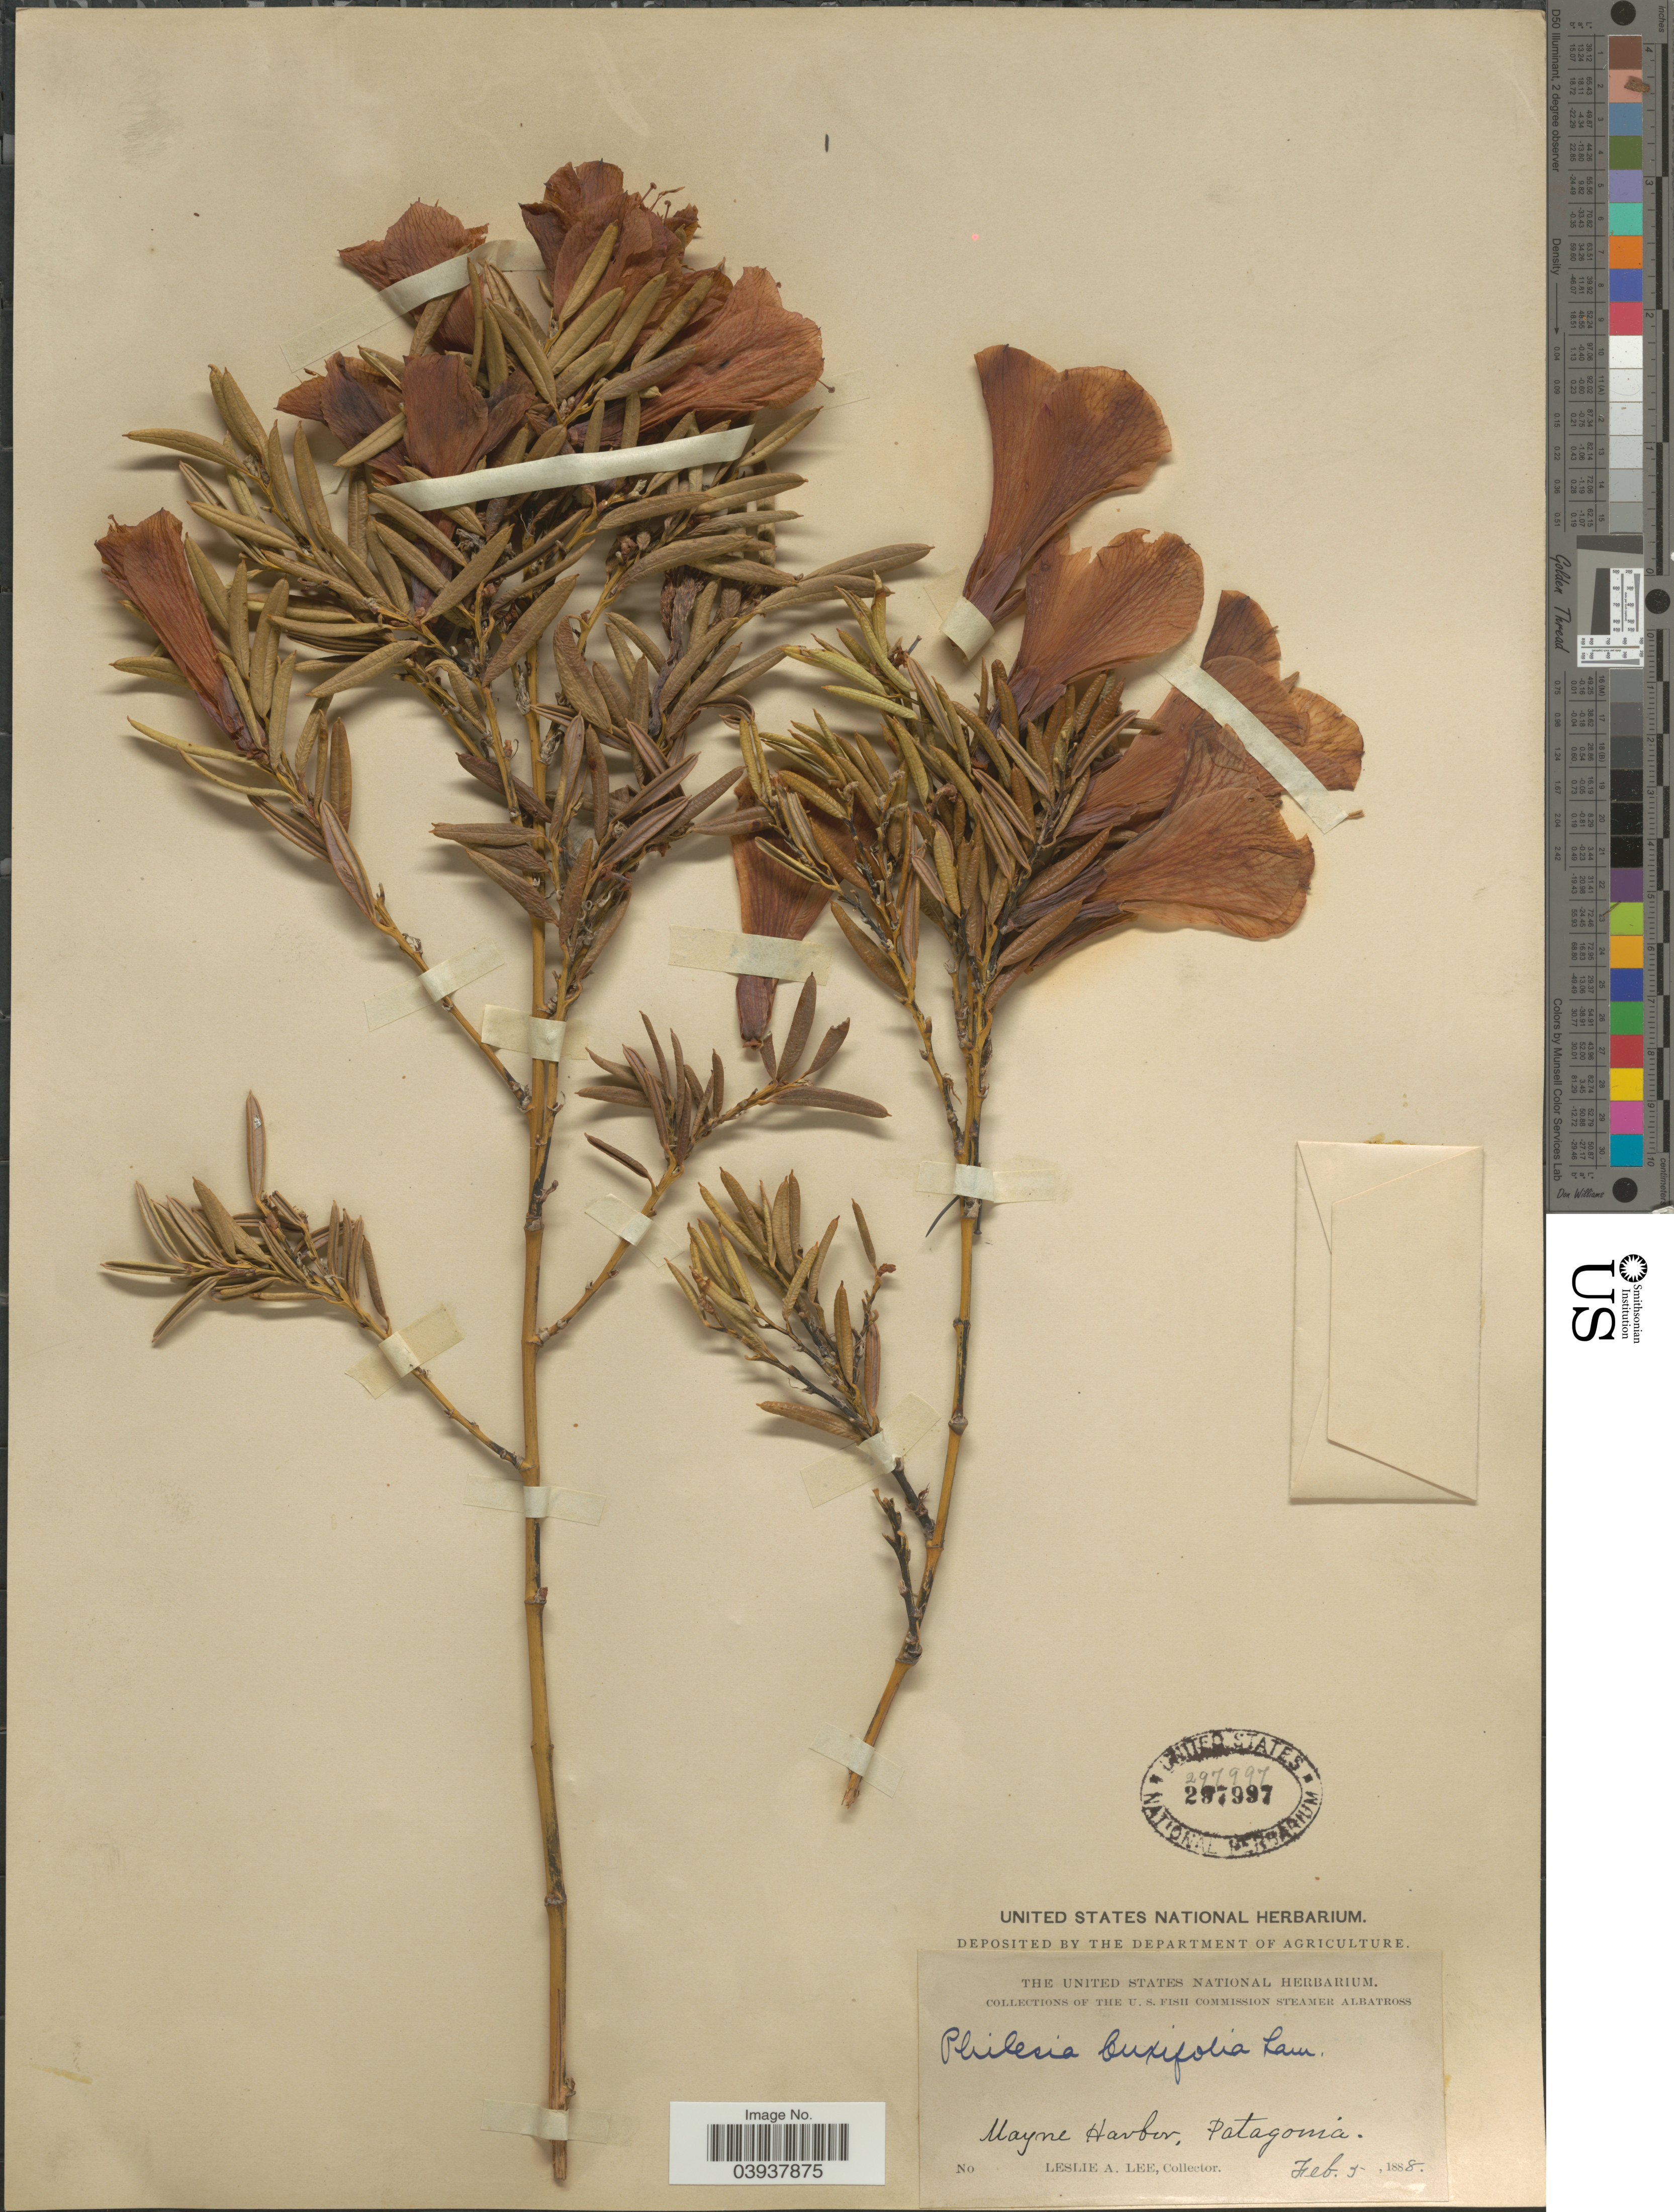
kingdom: Plantae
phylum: Tracheophyta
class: Liliopsida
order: Liliales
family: Philesiaceae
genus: Philesia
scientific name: Philesia buxifolia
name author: Poir.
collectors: L. Lee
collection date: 1888-02-05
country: Chile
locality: Mayne Harbor, Patagonia.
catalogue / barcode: US 297997